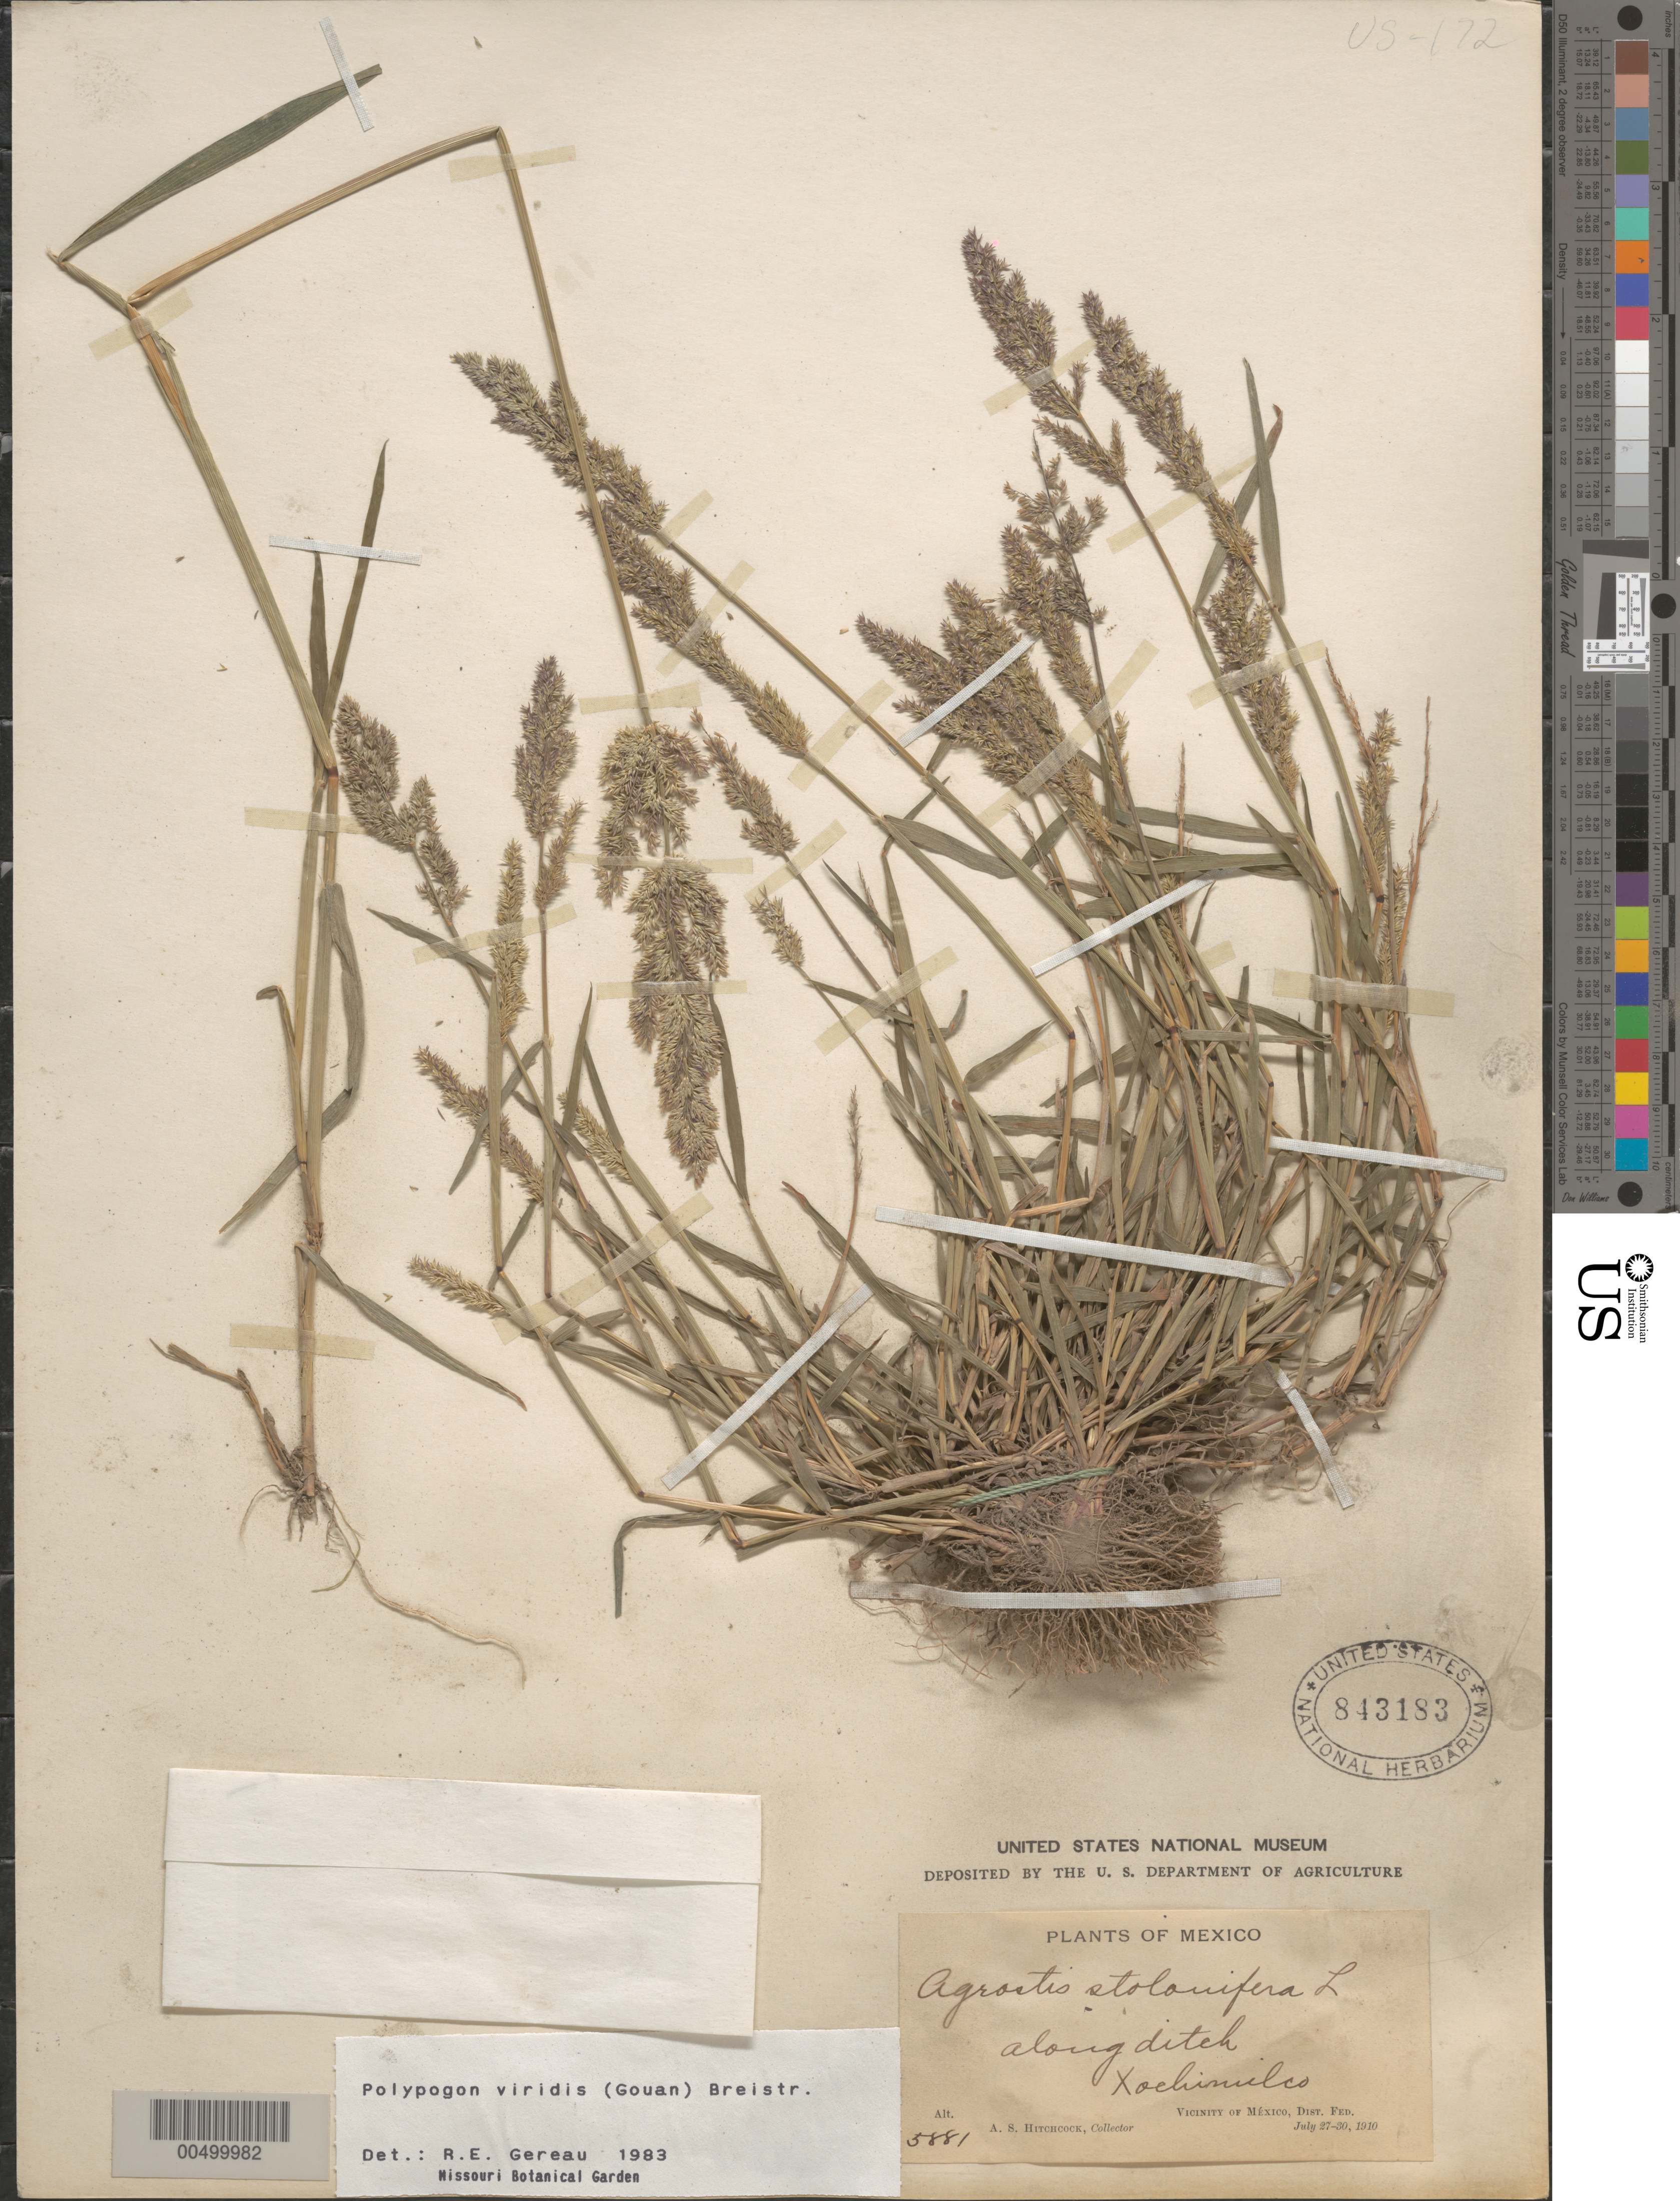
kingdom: Plantae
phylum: Tracheophyta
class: Liliopsida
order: Poales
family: Poaceae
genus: Polypogon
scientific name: Polypogon viridis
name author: (Gouan) Breistroffer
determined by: Gereau, R. E.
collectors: A. S. Hitchcock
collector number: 5881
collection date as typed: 27 Jul 1910 to 30 Jul 1910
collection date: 1910-07-27/1910-07-30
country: Mexico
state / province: Distrito Federal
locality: Vicinity of Mexico, Xochimilco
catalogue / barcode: US 843183